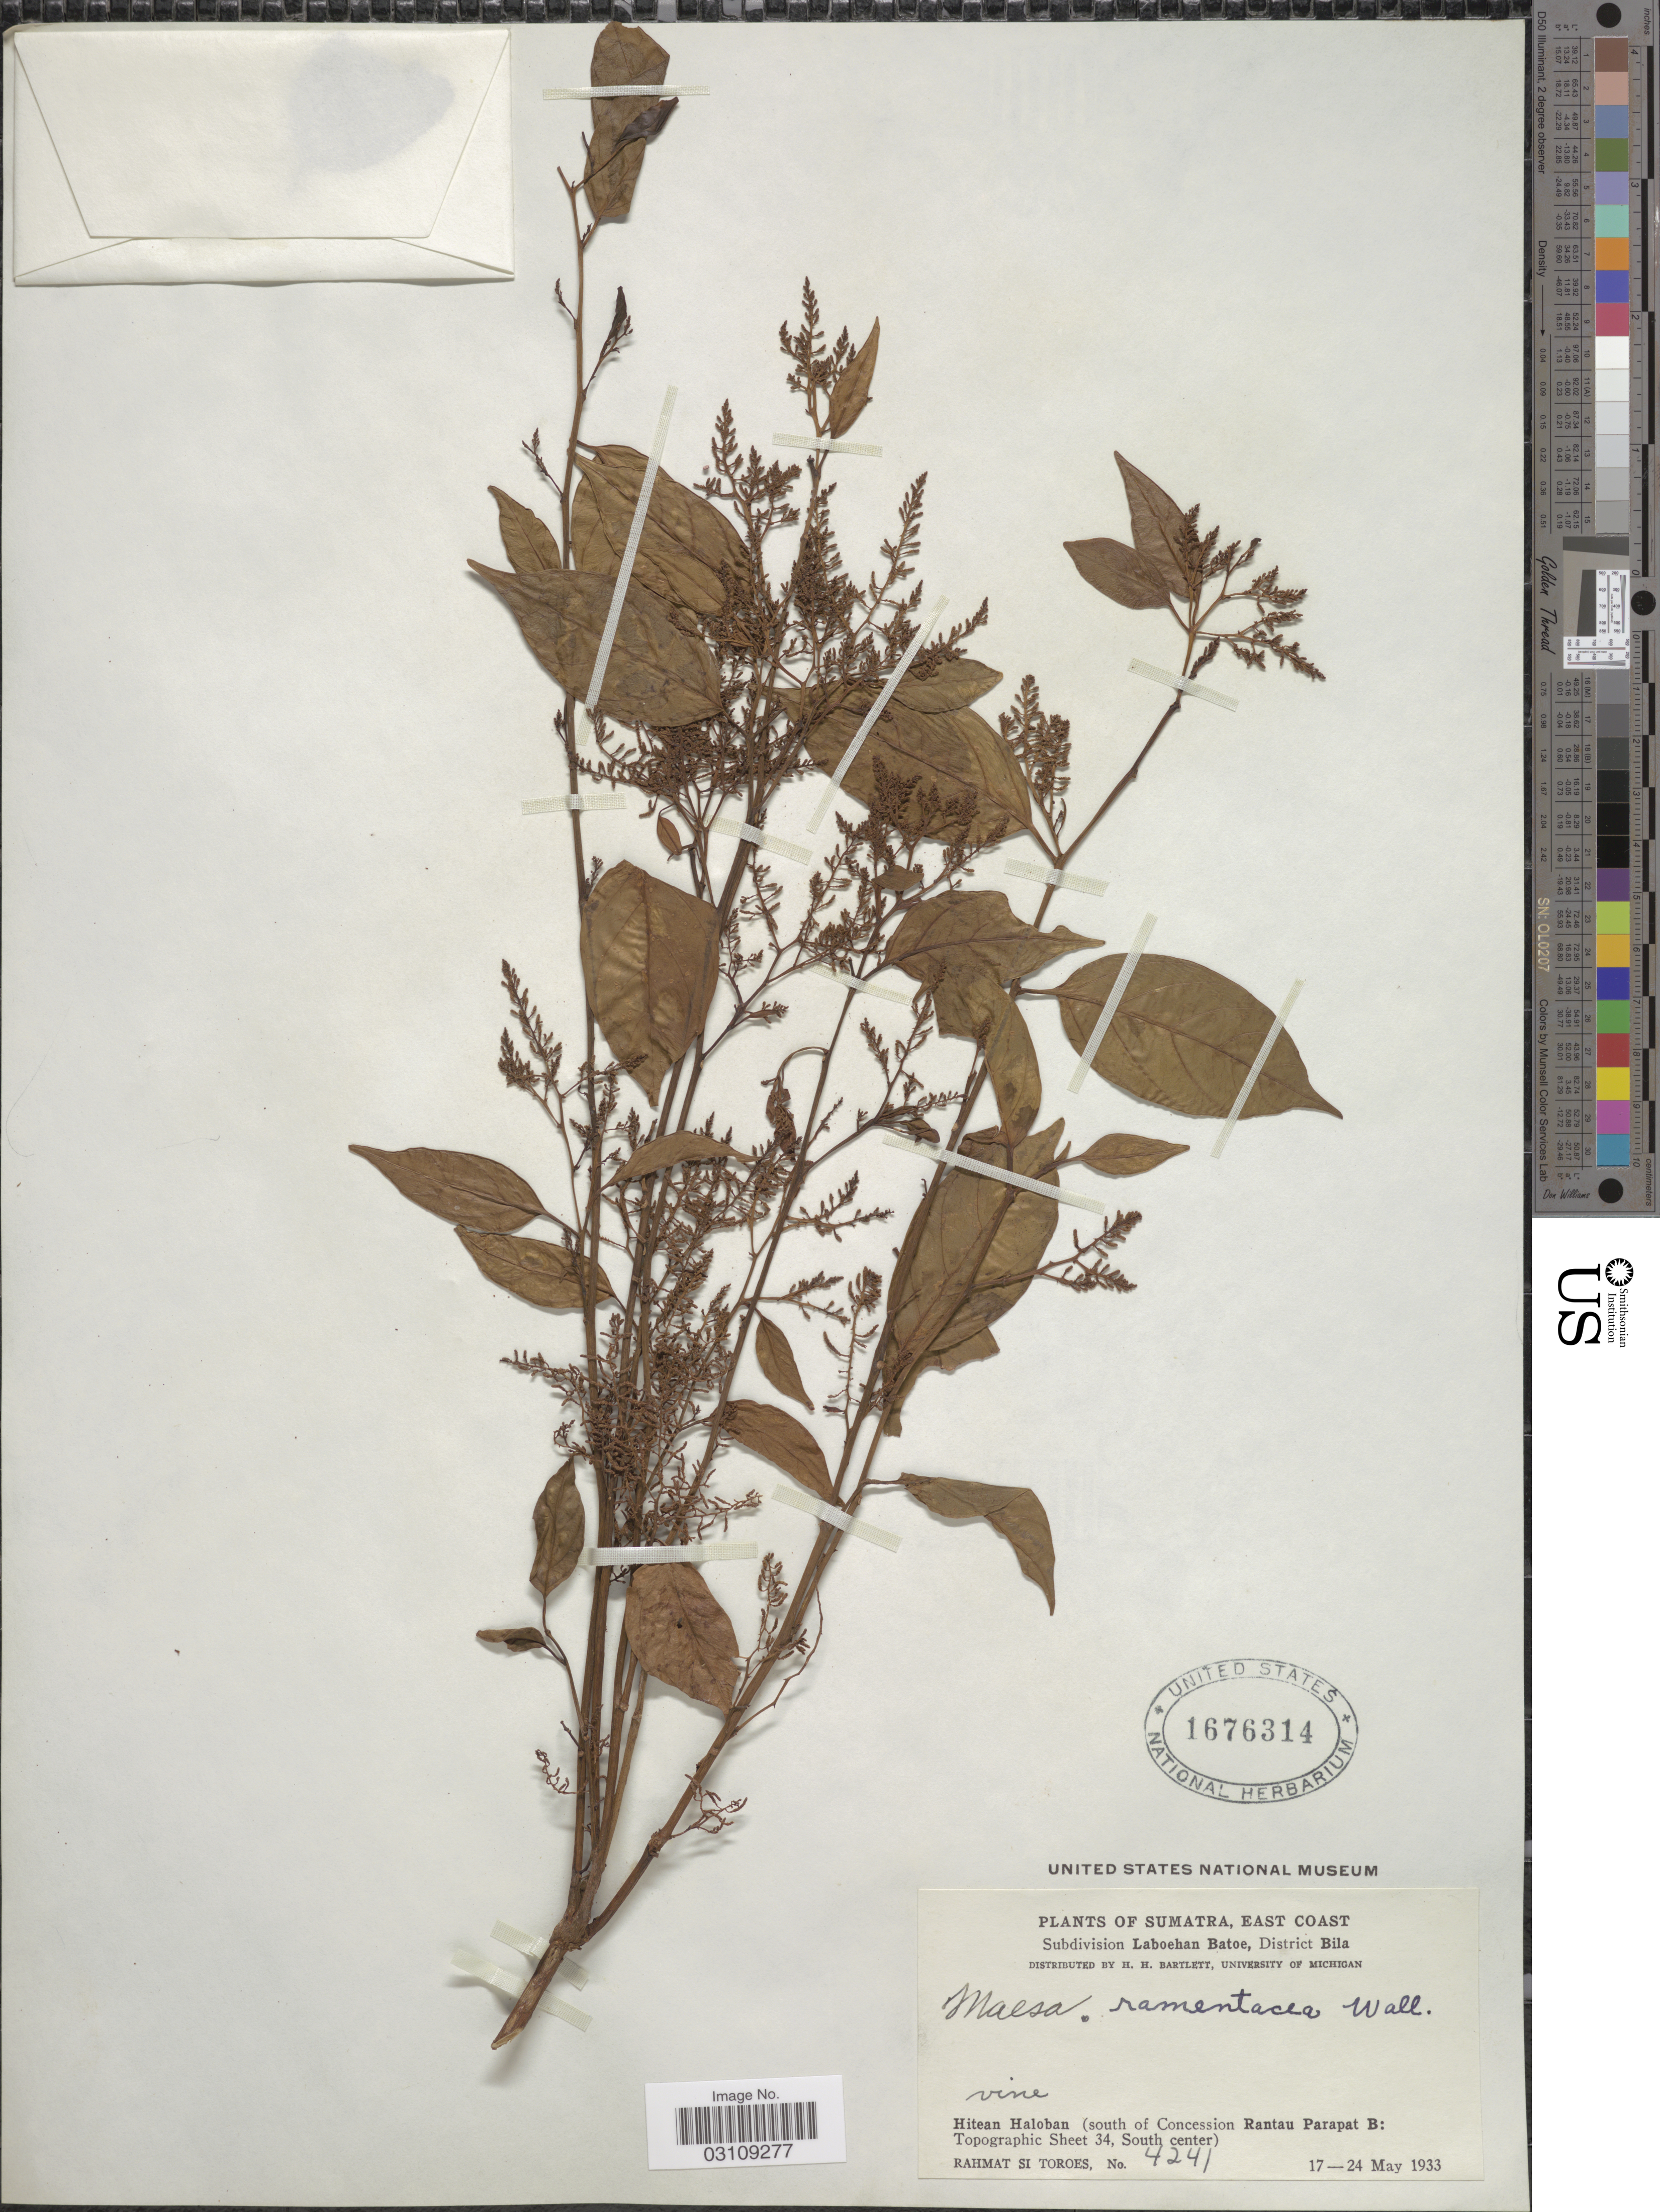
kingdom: Plantae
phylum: Tracheophyta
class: Magnoliopsida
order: Ericales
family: Primulaceae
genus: Maesa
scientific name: Maesa ramentacea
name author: (Roxb.) A. DC.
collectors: Rahmat Si Boeea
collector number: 4241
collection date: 1933-05-17/1933-05-24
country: Indonesia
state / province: Sumatra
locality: East Coast. Subdivision Laboehan Batoe, District Bila. Hitean Haloban (south of Concession Rantau Parapat B: Topographic Sheet 34, South center).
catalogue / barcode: US 1676314